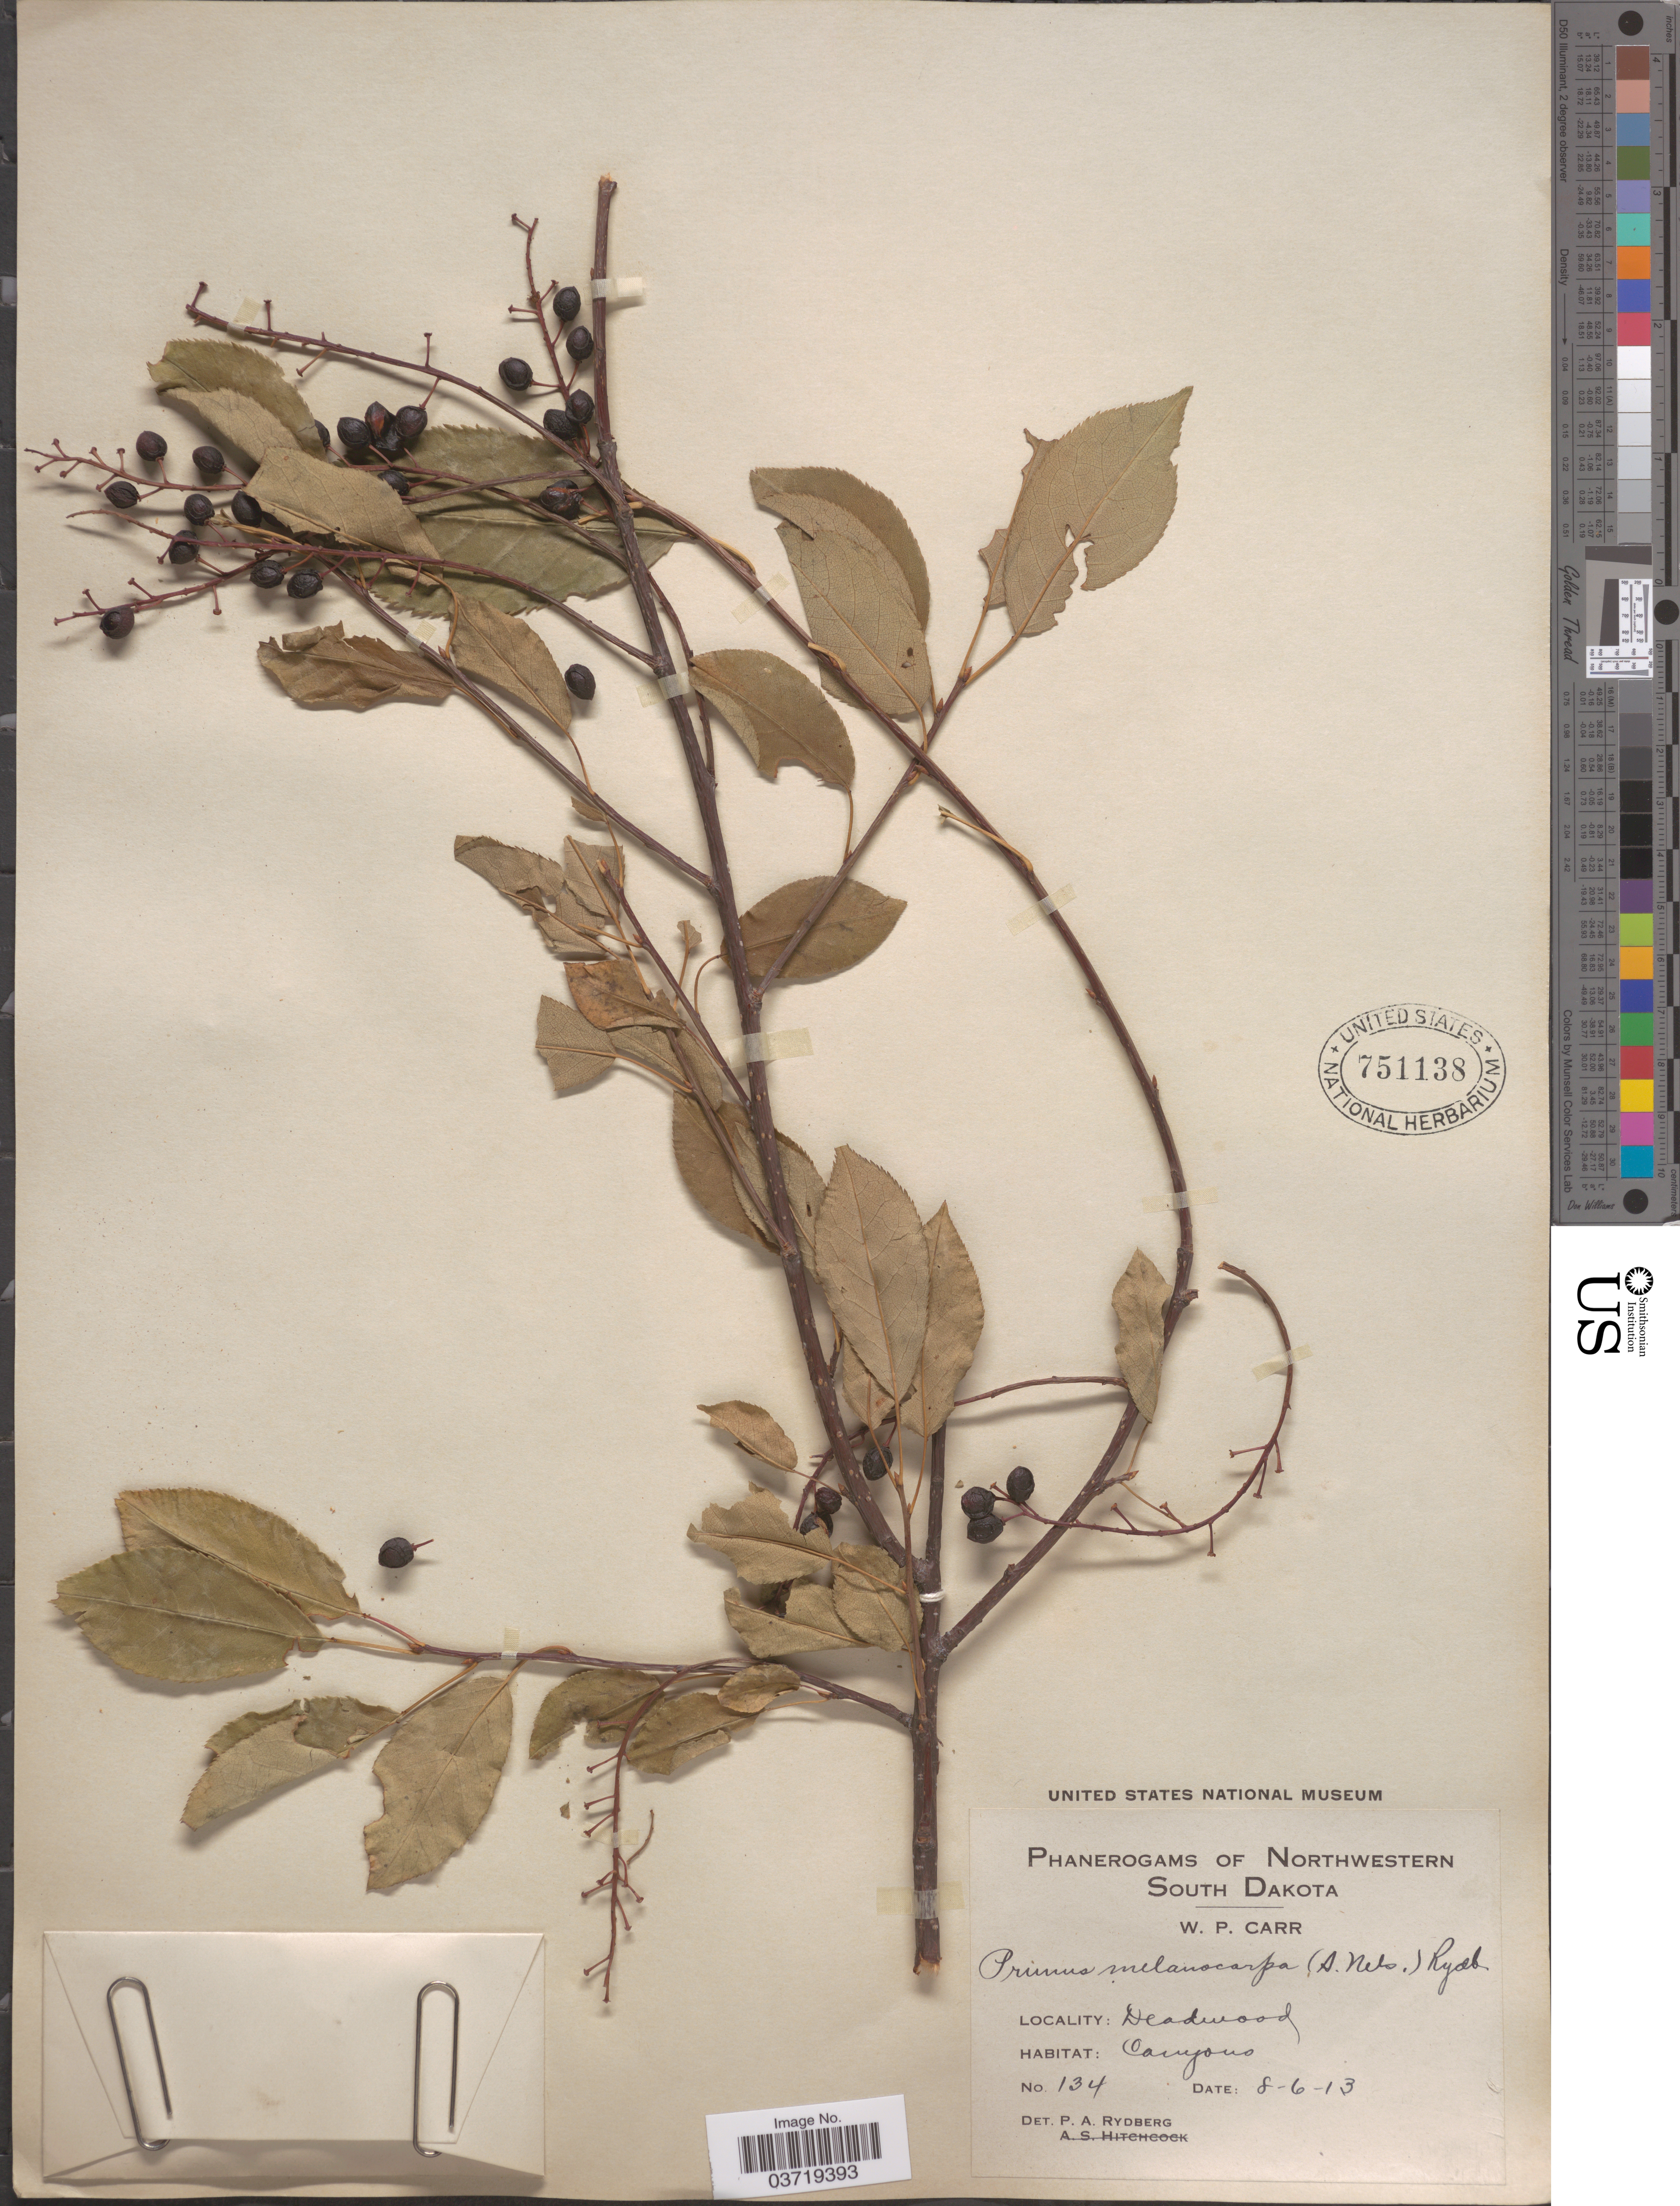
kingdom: Plantae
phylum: Tracheophyta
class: Magnoliopsida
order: Rosales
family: Rosaceae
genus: Prunus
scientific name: Prunus virginiana var. demissa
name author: (Nutt.) Torr.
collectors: W. Carr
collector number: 134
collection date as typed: Transcribed d/m/y: 6/8/13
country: United States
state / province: South Dakota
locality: Northwestern South Dakota. Deadwood.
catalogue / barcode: US 751138